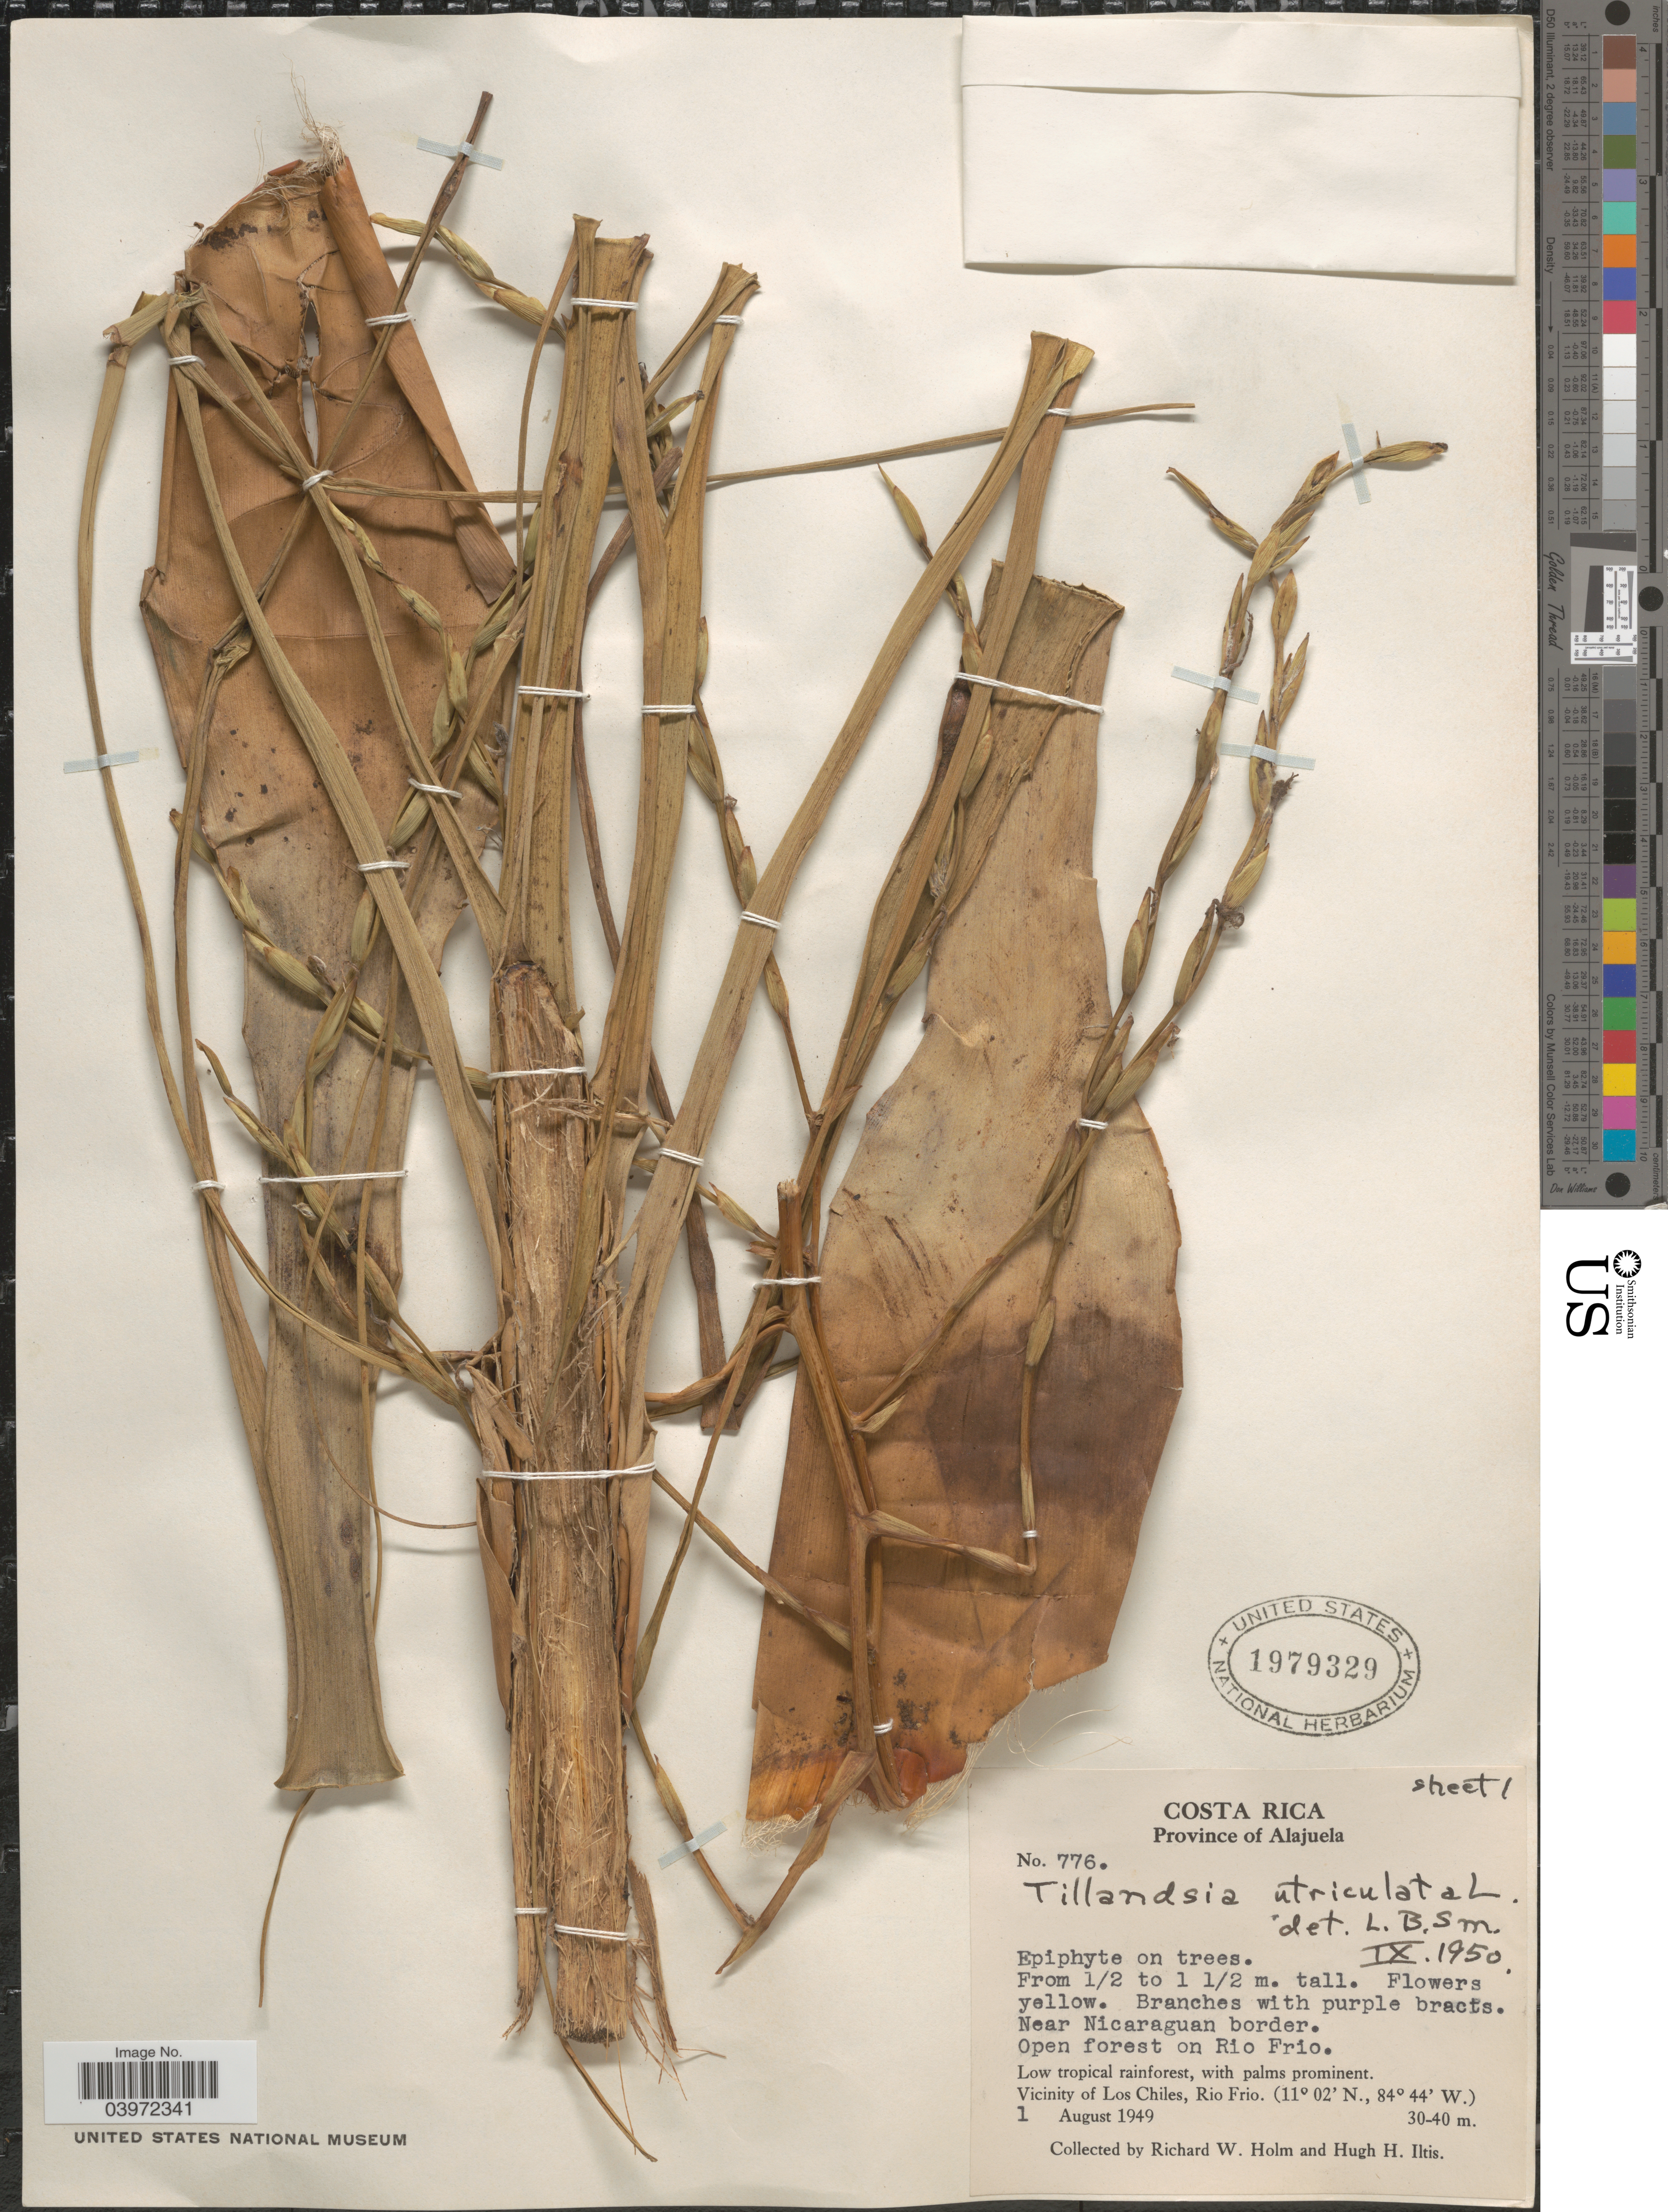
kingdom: Plantae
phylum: Tracheophyta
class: Liliopsida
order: Poales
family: Bromeliaceae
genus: Tillandsia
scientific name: Tillandsia utriculata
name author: L.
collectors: R. W. Holm & H. Iltis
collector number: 776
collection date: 1949-08-01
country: Costa Rica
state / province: Alajuela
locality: Near Nicaraguan border. Open forest on Rio Frio. Low tropical rainforest, with palms prominent. Vicinity of Los Chiles, Rio Frio.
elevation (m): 30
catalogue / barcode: US 1979329